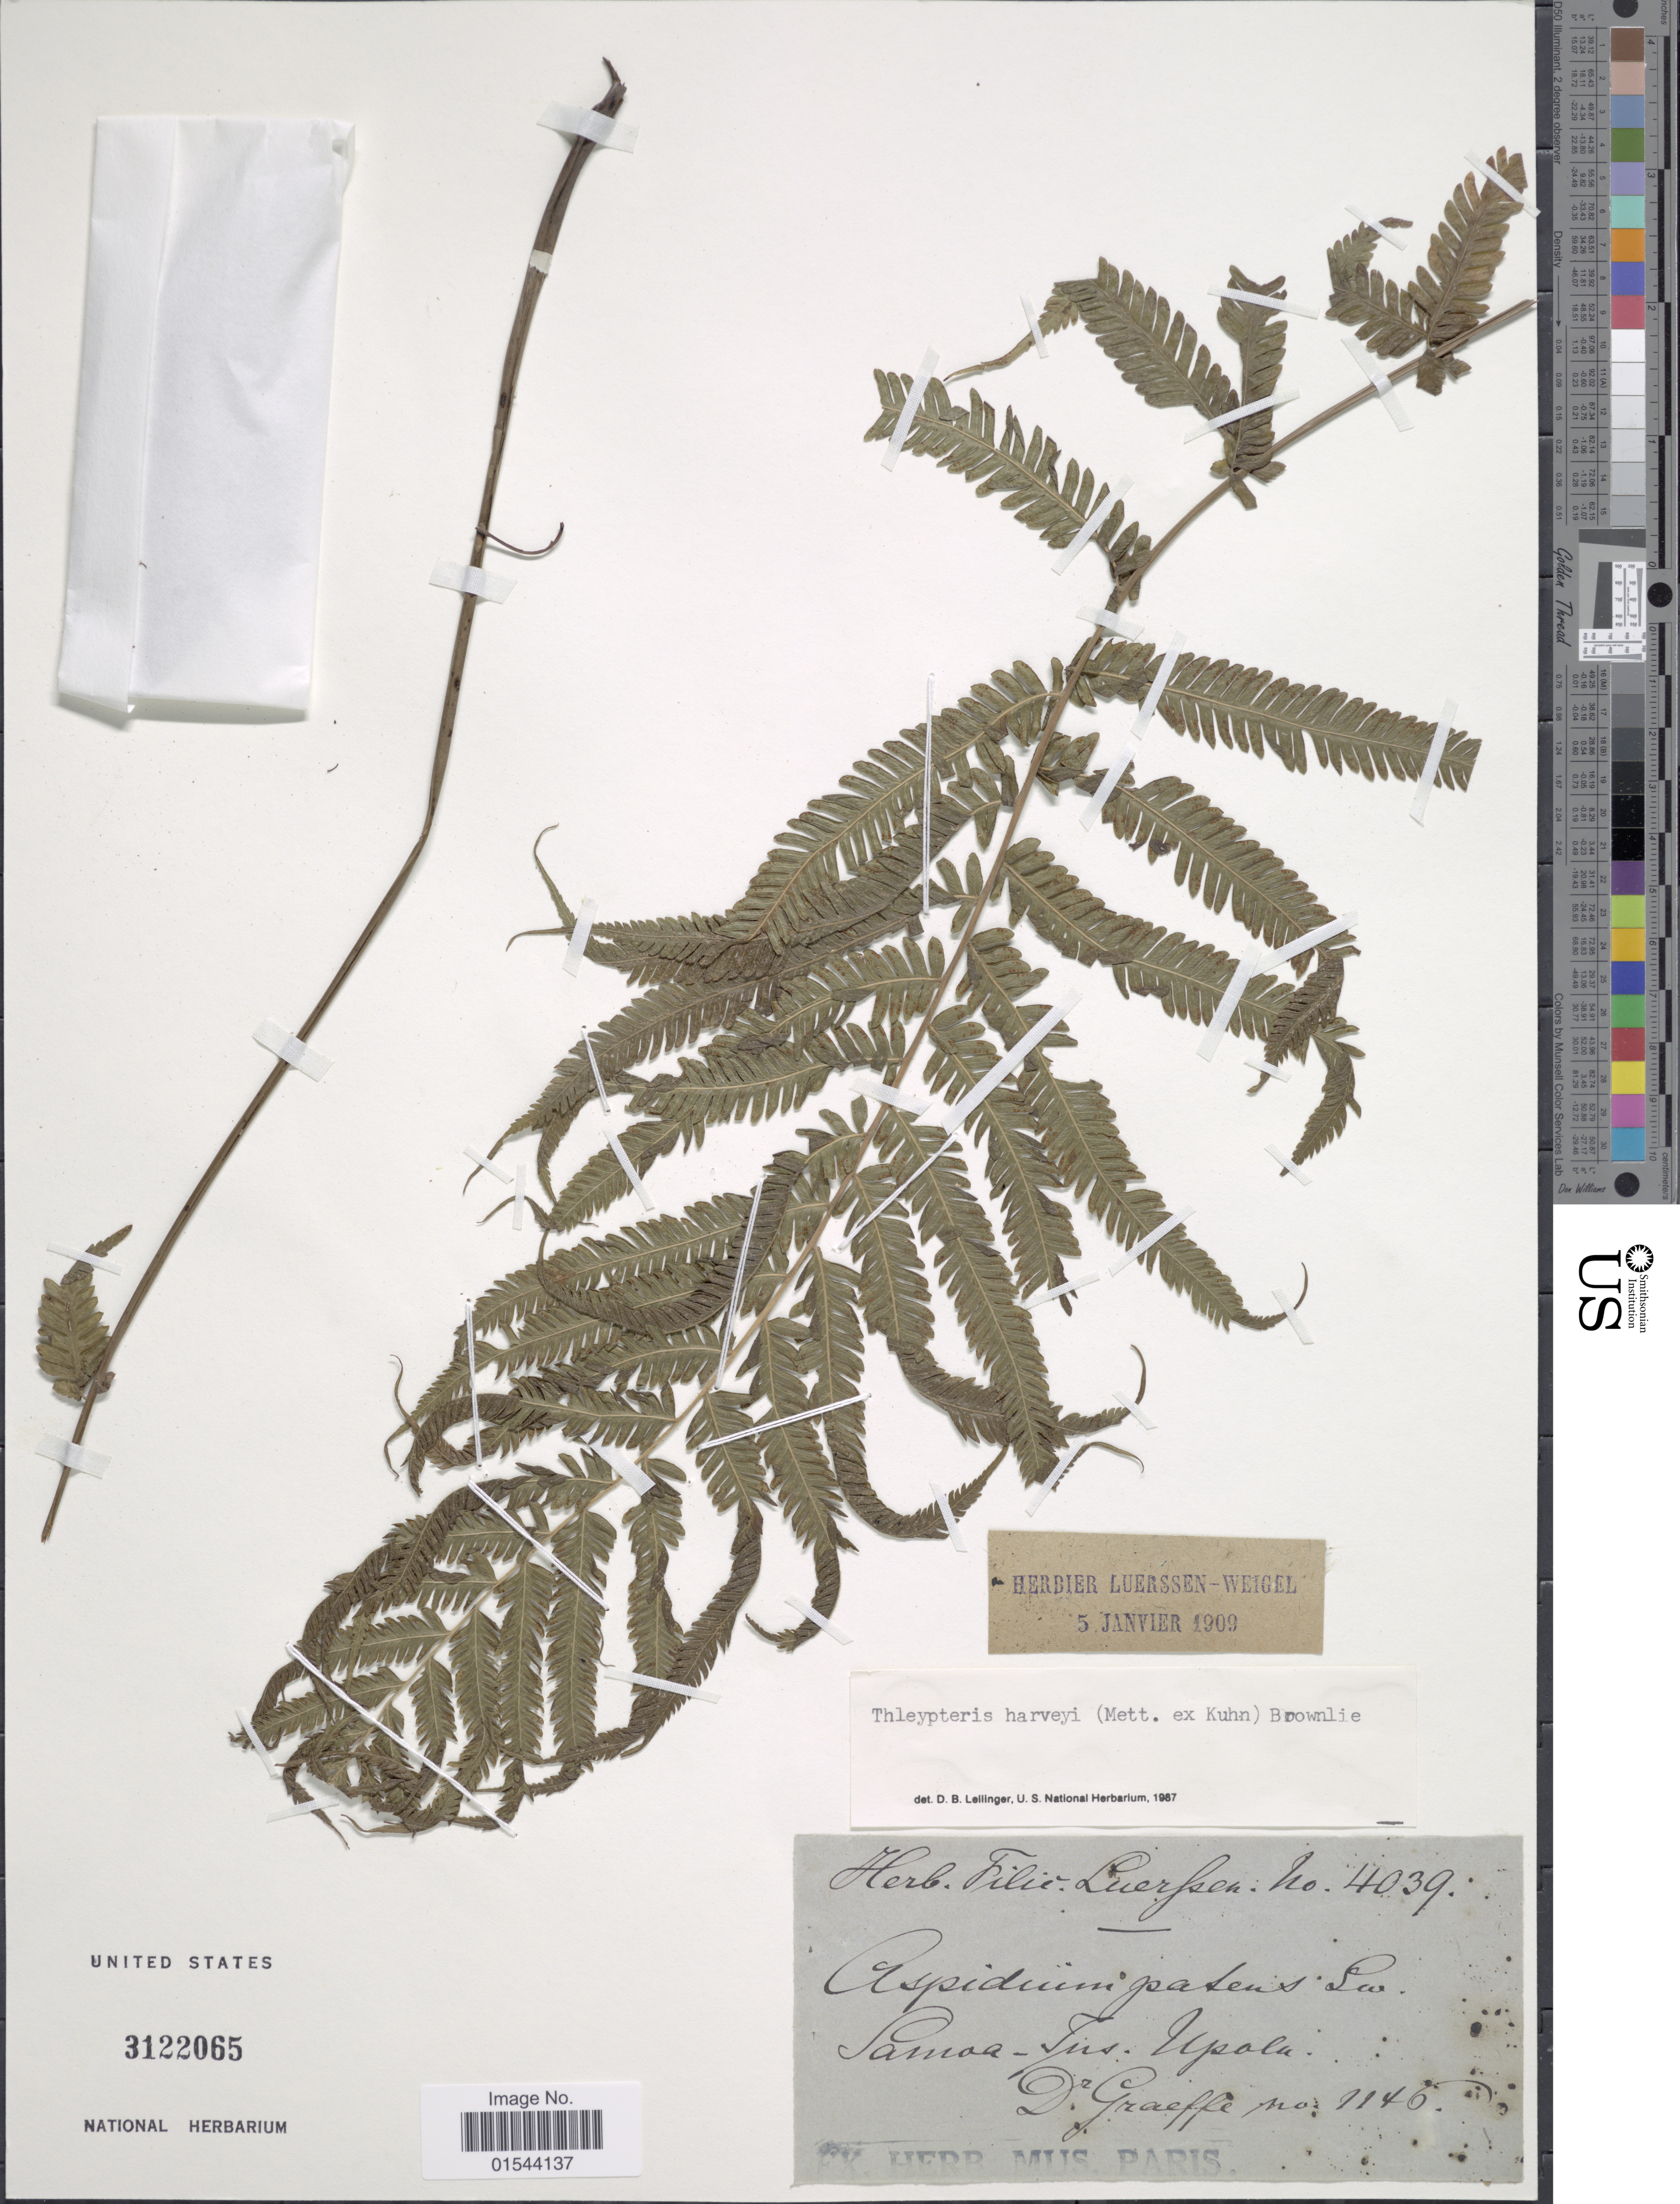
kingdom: Plantae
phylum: Tracheophyta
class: Polypodiopsida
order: Polypodiales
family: Thelypteridaceae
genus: Christella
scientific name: Christella harveyi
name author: (Mett.) Holttum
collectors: Graeffe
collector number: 1146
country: Samoa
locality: Samoa - Ins. Upolo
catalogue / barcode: US 3122065